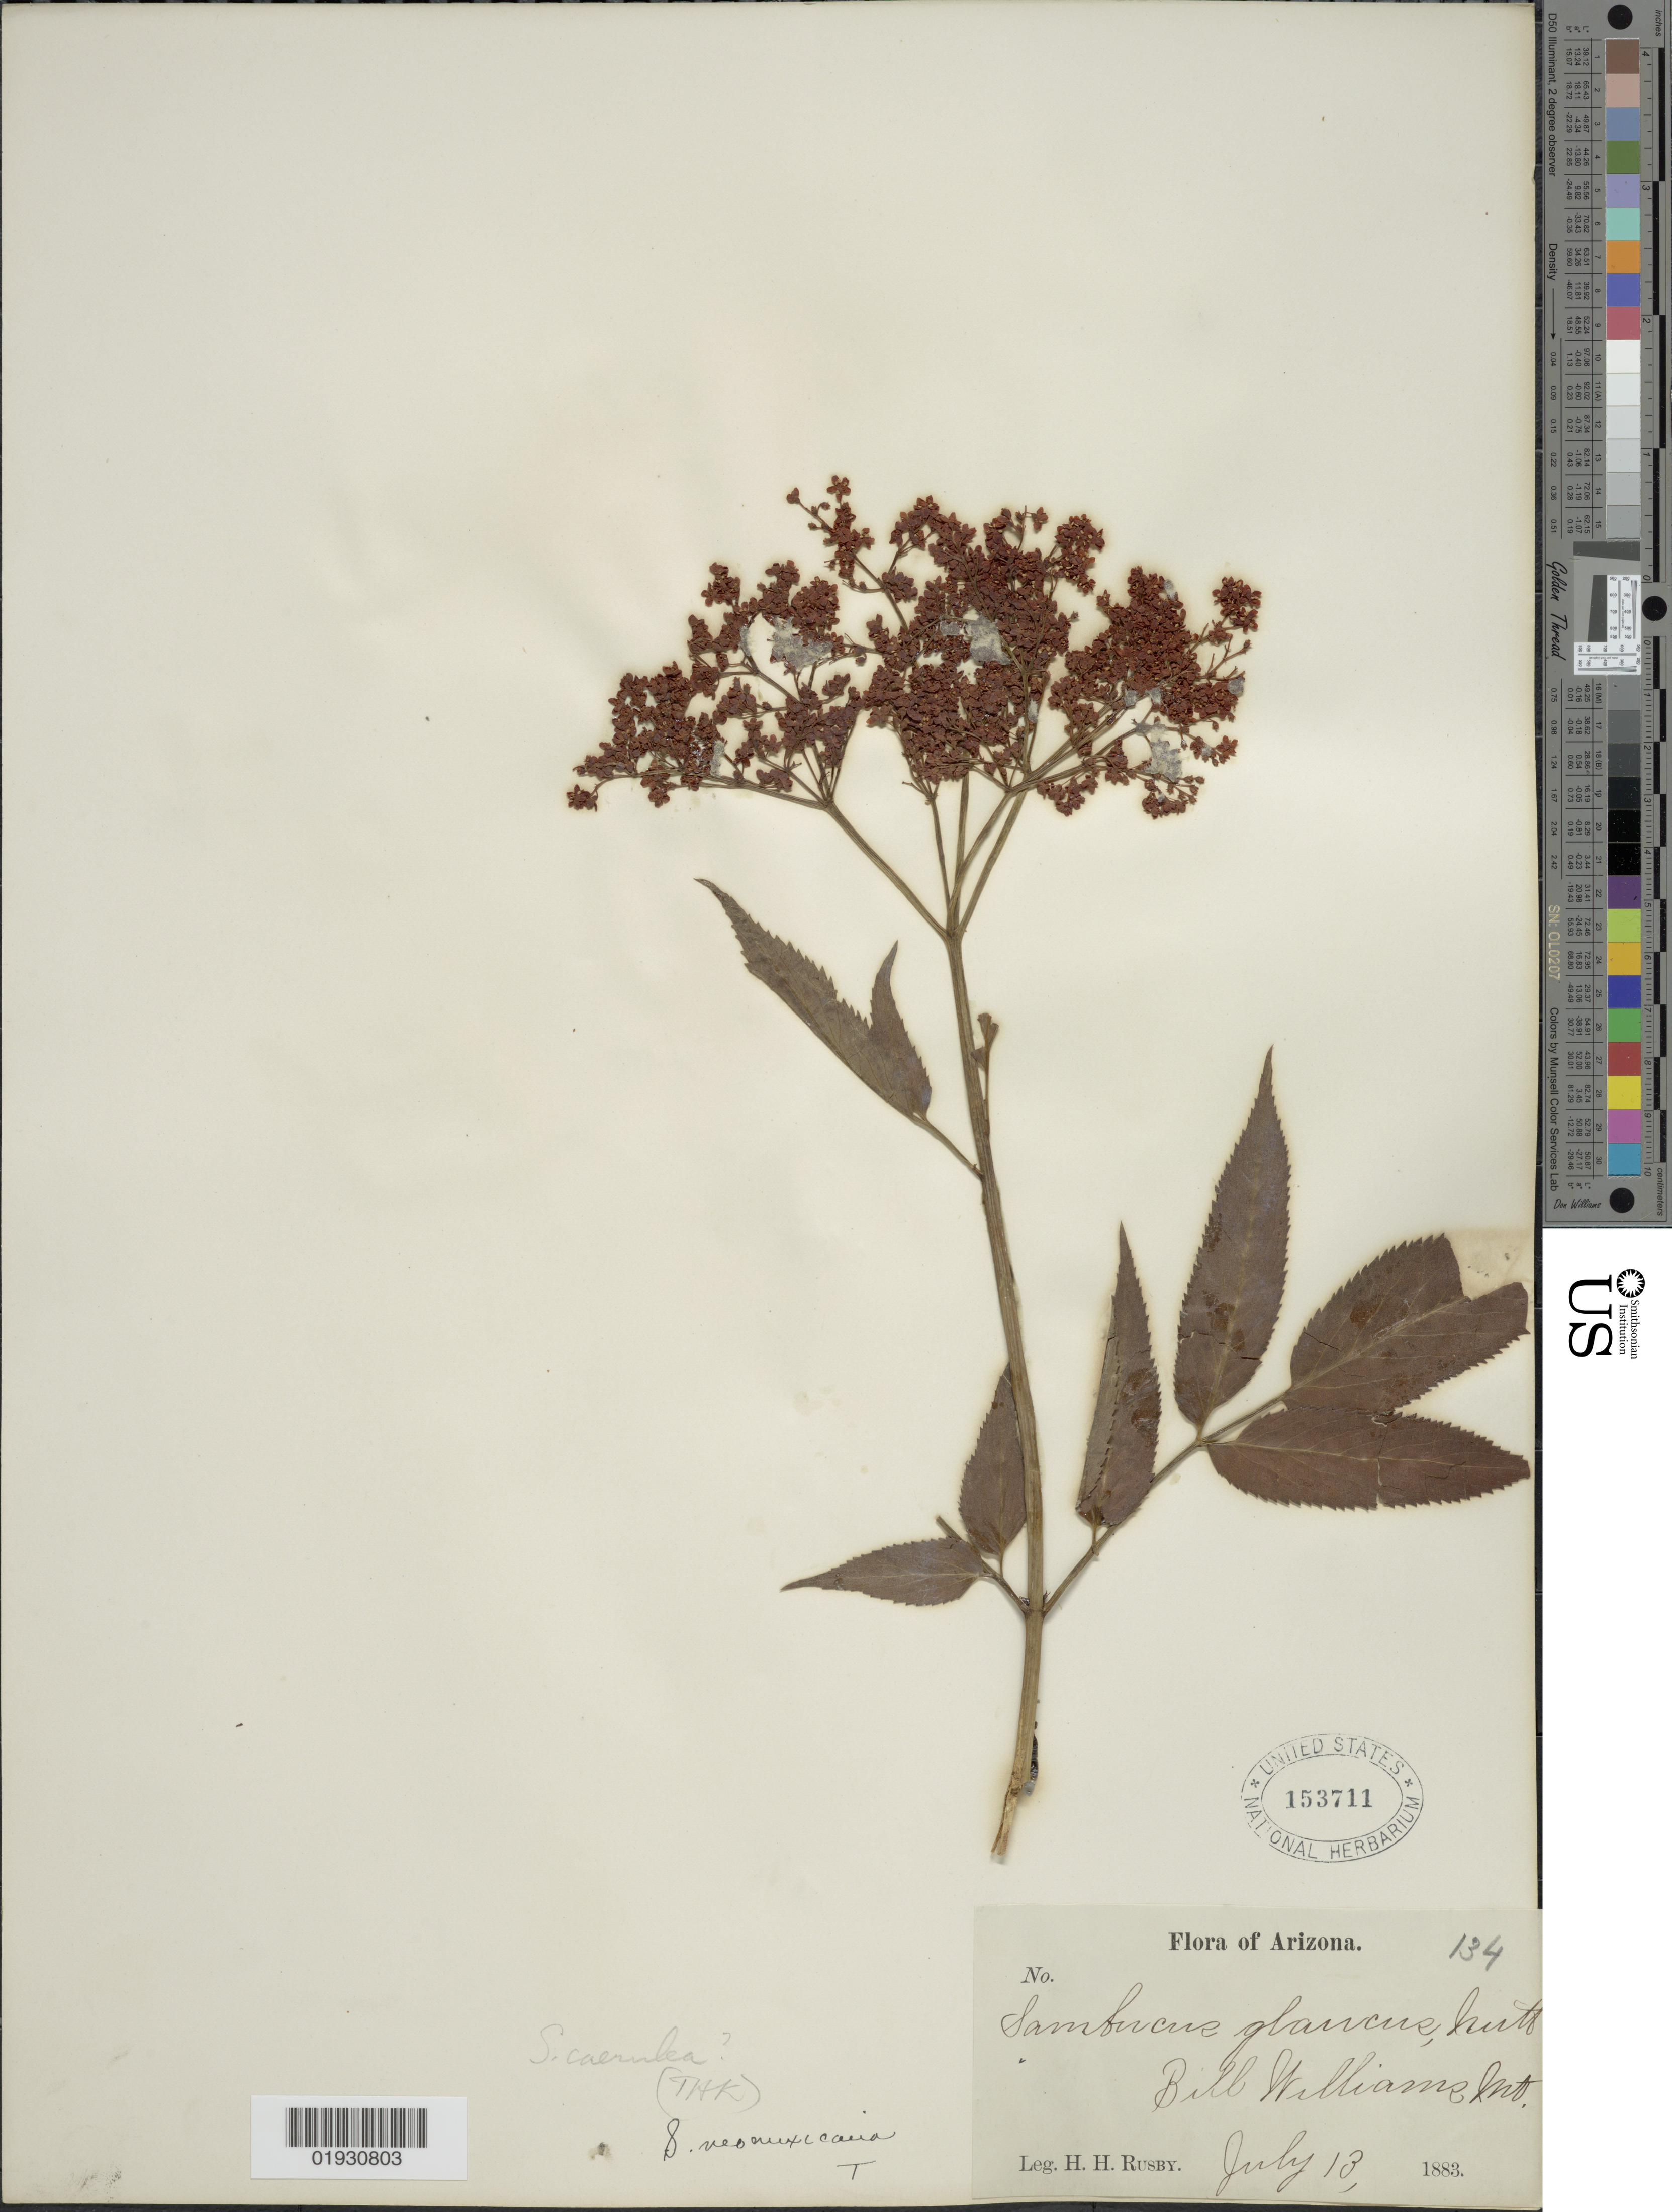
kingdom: Plantae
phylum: Tracheophyta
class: Magnoliopsida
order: Dipsacales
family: Viburnaceae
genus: Sambucus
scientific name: Sambucus cerulea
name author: Raf.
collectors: H. H. Rusby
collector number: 134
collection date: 1883-07-13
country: United States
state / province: Arizona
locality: Bill Williams Mt.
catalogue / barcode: US 153711